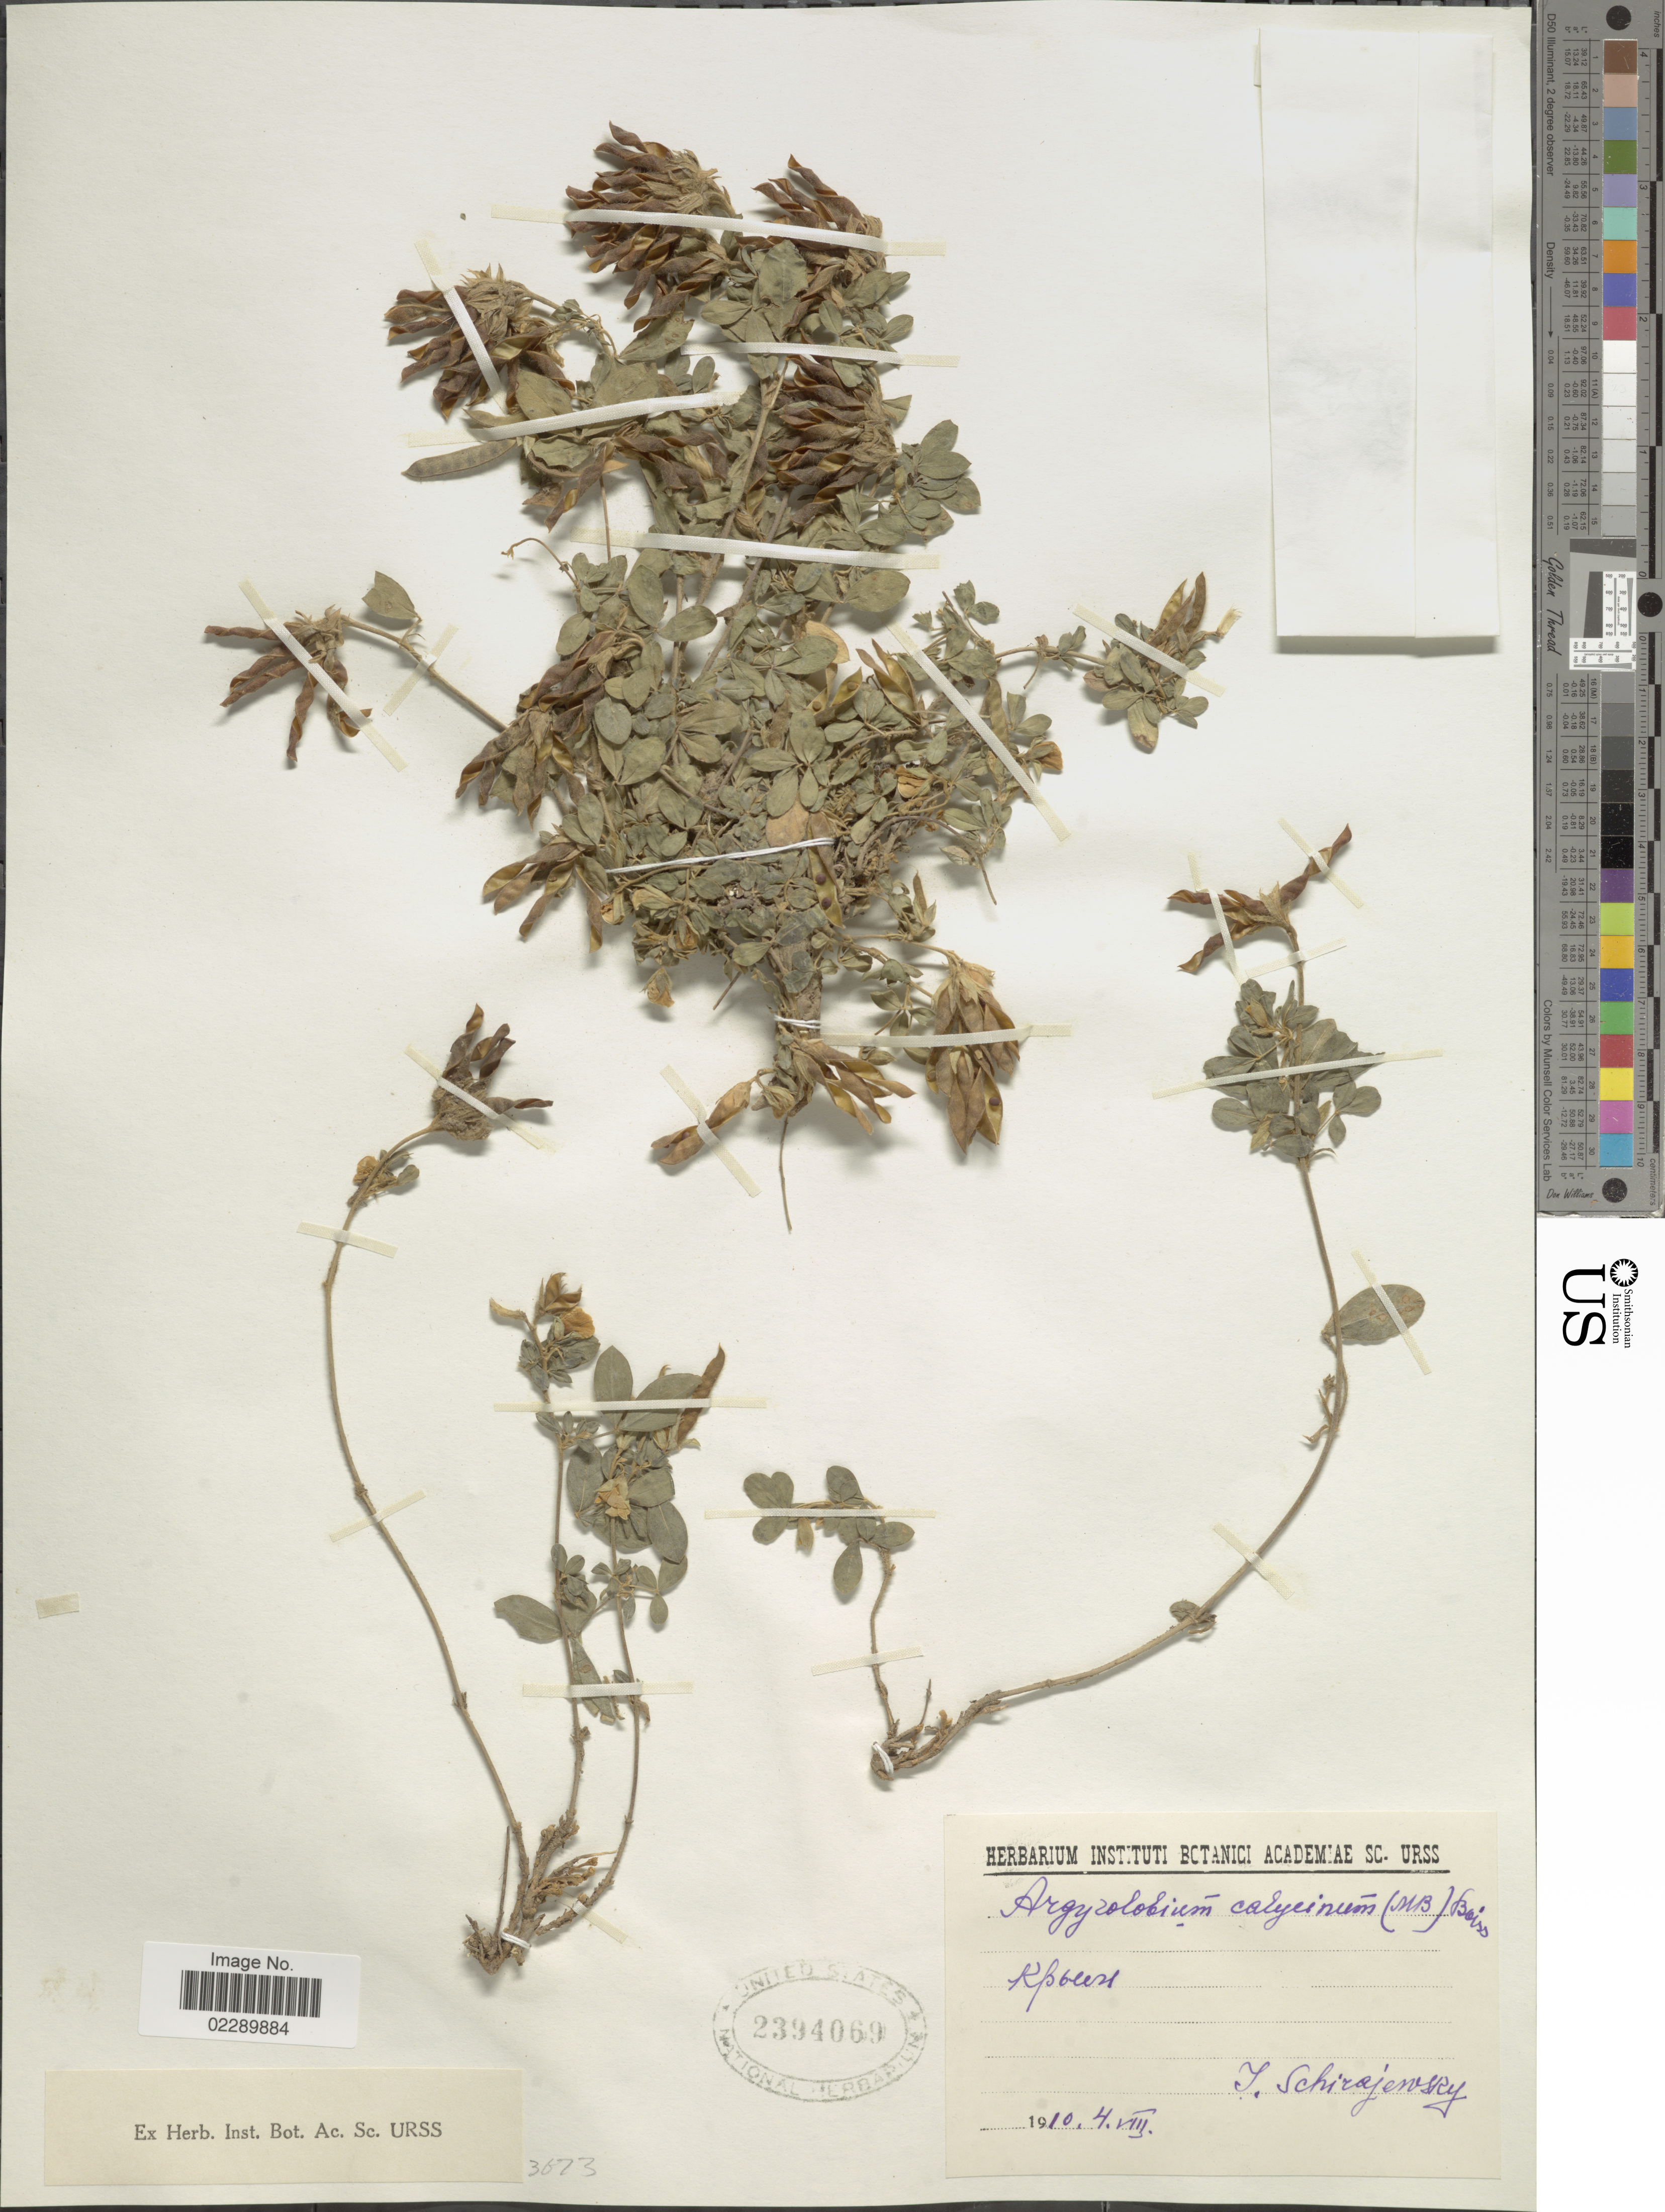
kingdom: Plantae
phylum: Tracheophyta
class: Magnoliopsida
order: Fabales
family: Fabaceae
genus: Argyrolobium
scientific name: Argyrolobium calycinum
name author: Jaub. & Spach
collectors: J. Schiraevsky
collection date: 1910-08-04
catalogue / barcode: US 2394069